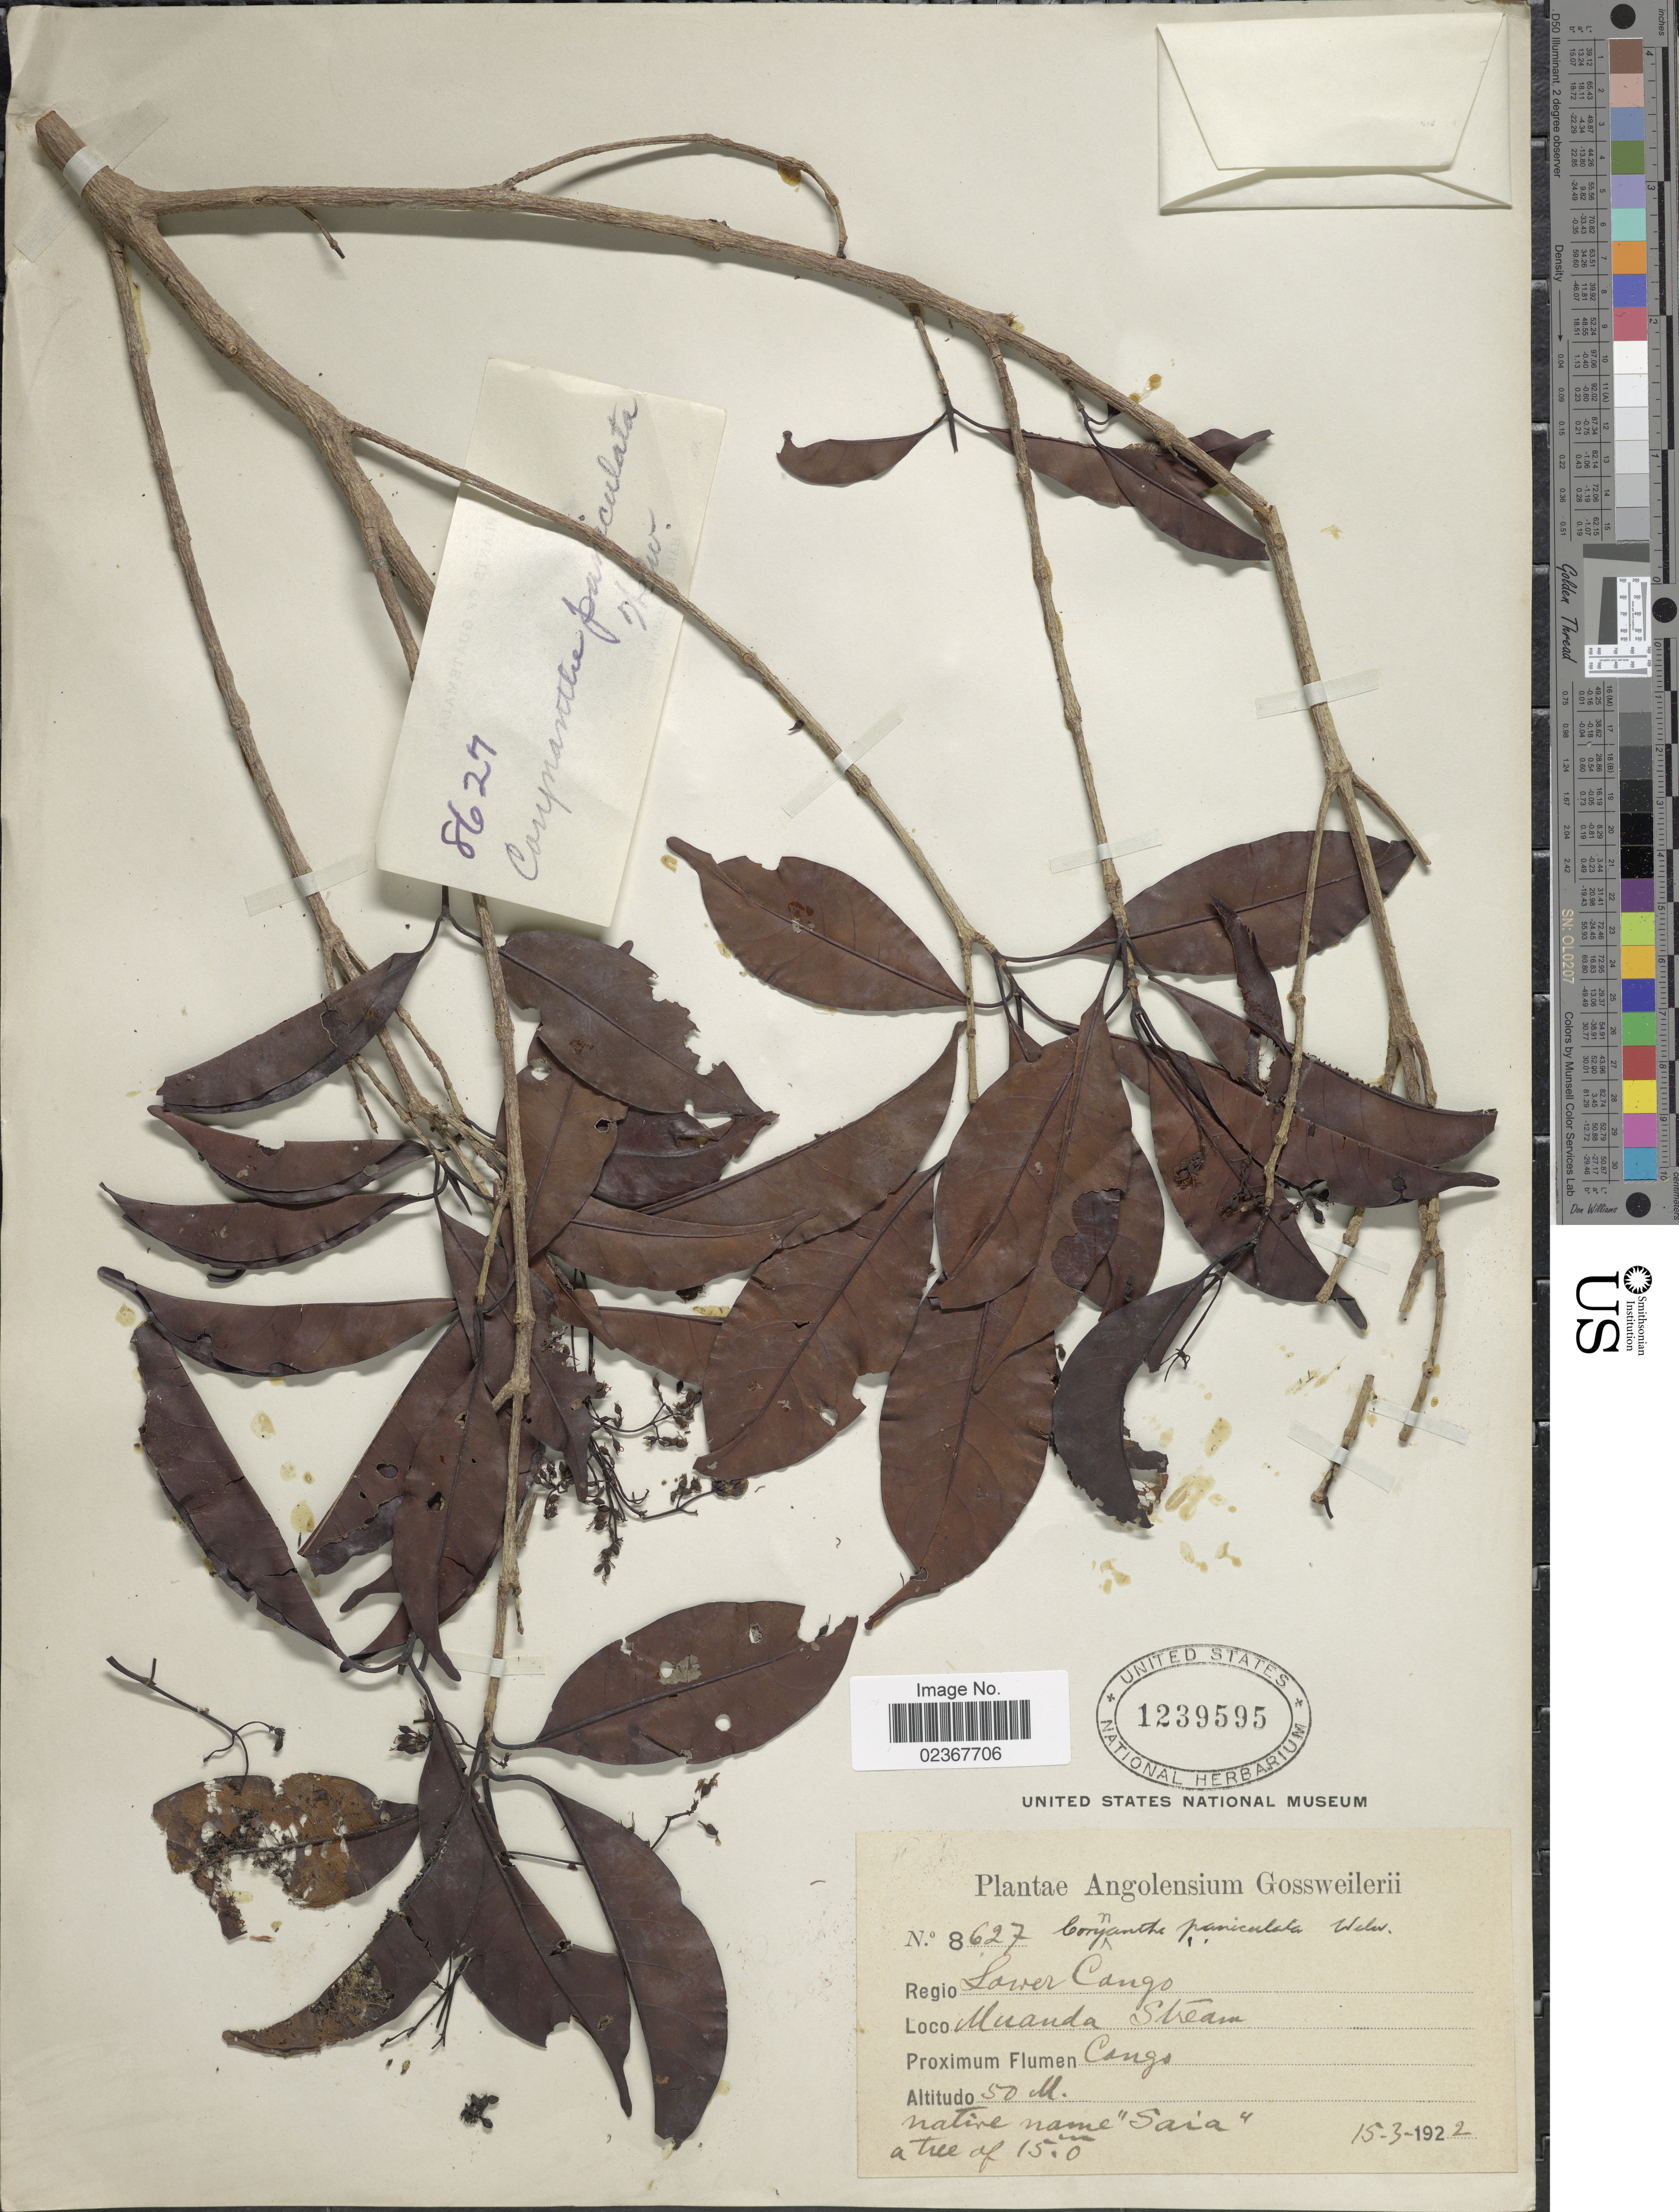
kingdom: Plantae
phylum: Tracheophyta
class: Magnoliopsida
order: Gentianales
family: Rubiaceae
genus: Corynanthe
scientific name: Corynanthe paniculata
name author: Welw.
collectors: -. Gossweiler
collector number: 8627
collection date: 1922-03-15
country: Angola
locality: Regio Lower Cango, Muanda stream, Congo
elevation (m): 50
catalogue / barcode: US 1239595